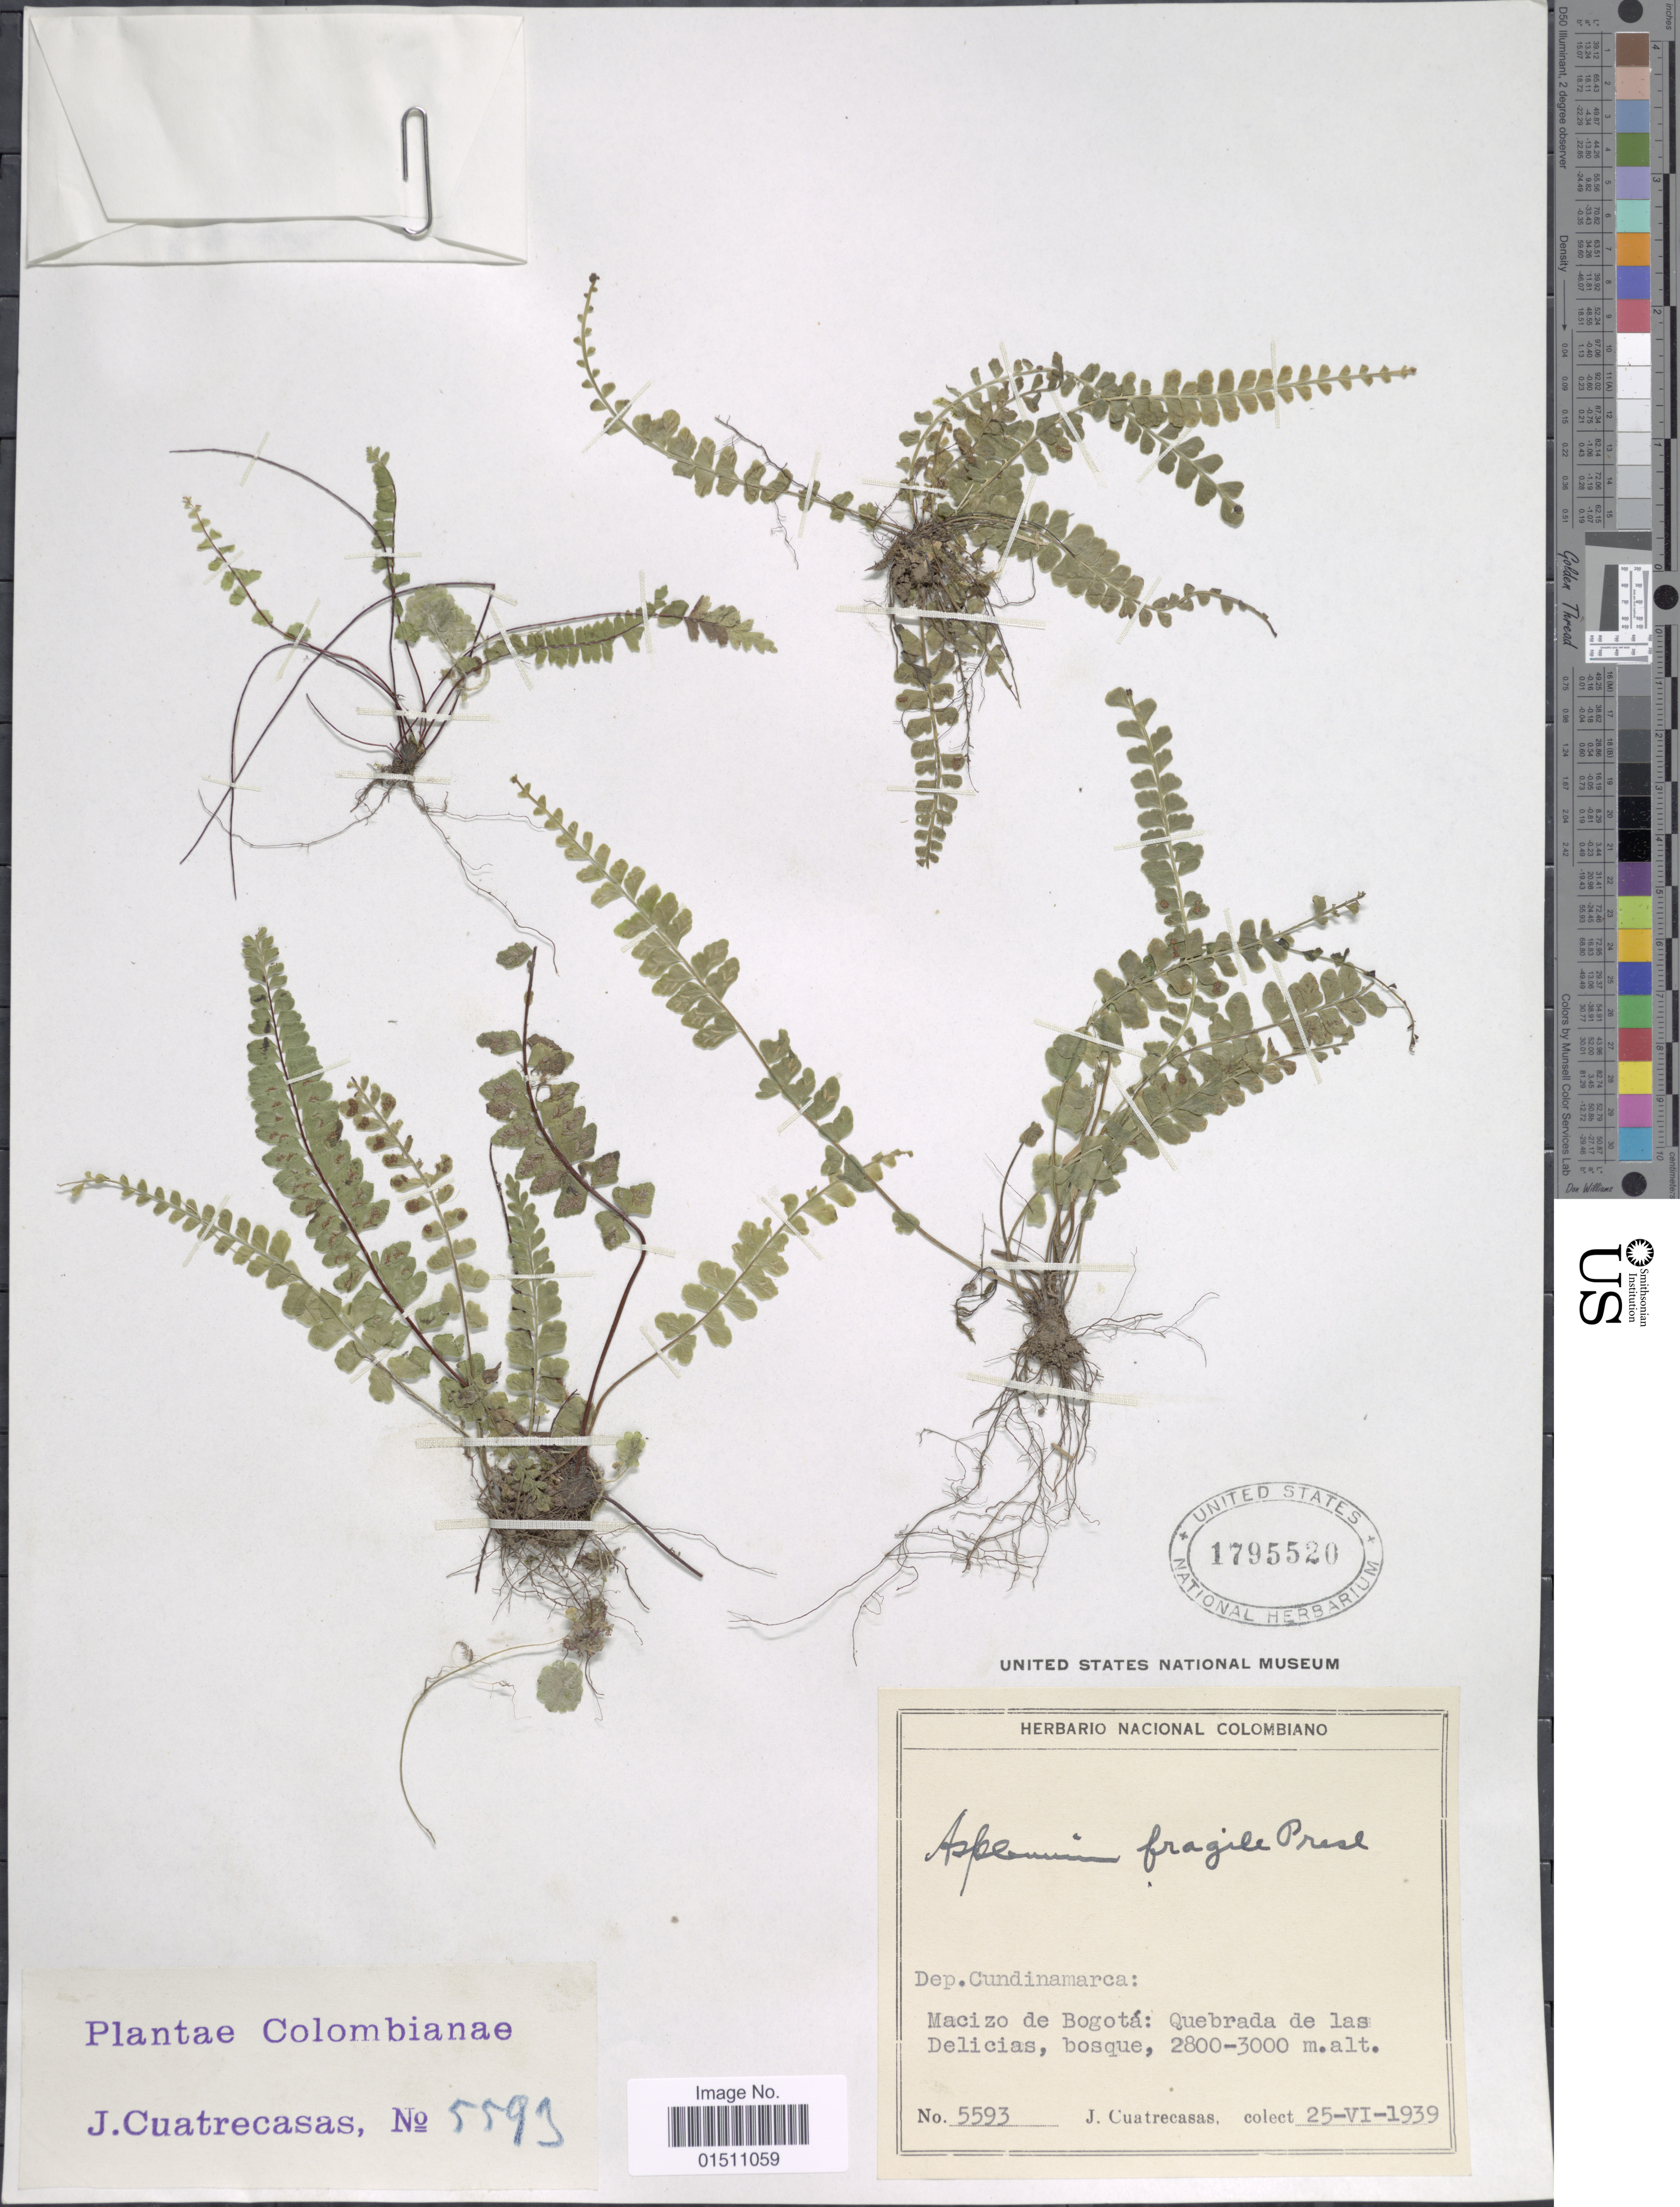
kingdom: Plantae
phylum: Tracheophyta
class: Polypodiopsida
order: Polypodiales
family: Aspleniaceae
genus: Asplenium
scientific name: Asplenium fragile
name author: C. Presl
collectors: J. Cuatrecasas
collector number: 5593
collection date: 1939-06-25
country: Colombia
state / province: Cundinamarca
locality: Colombia, Dep. Cundinamarca: Macizo de Bogotá: Quebrada de las Delicias.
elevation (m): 2800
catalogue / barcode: US 1795520